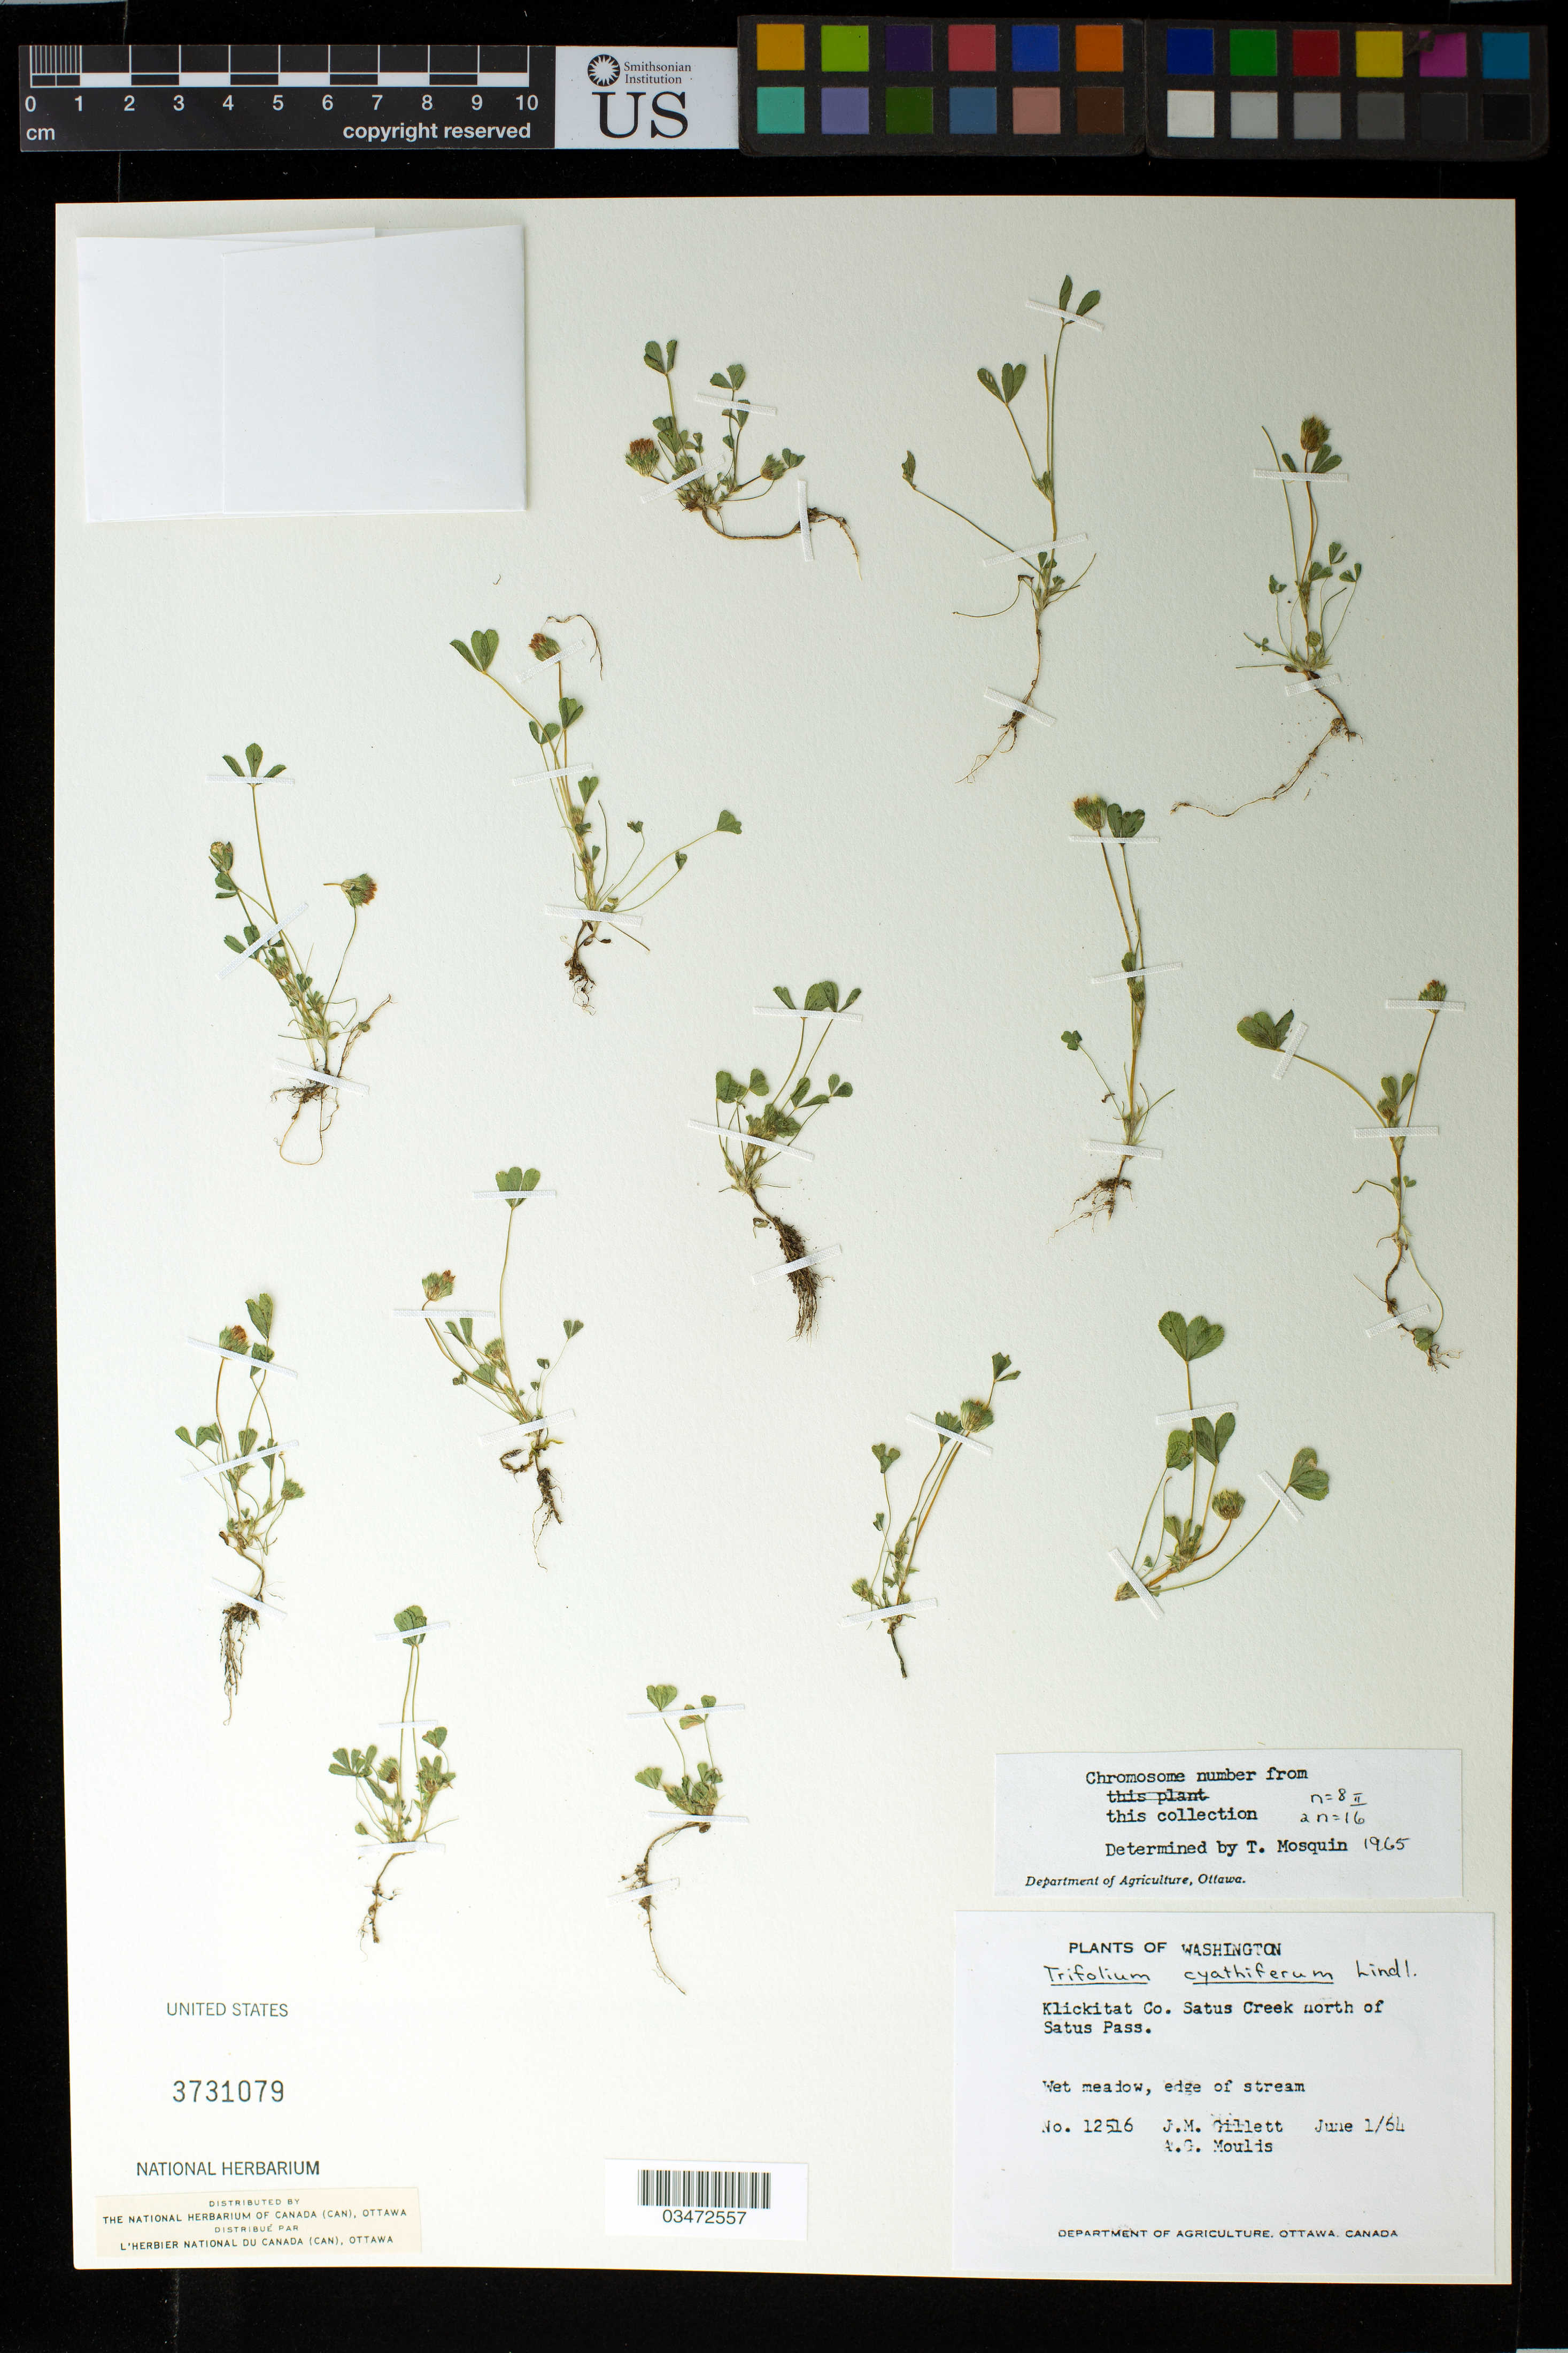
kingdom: Plantae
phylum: Tracheophyta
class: Magnoliopsida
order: Fabales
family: Fabaceae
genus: Trifolium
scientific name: Trifolium cyathiferum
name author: Lindl.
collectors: J. Gillett & A. Moulds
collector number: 12516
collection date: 1964-06-01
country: United States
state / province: Washington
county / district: Klickitat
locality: Klickitat Co. Satus Creek north of Satus Pass.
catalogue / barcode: US 3731079